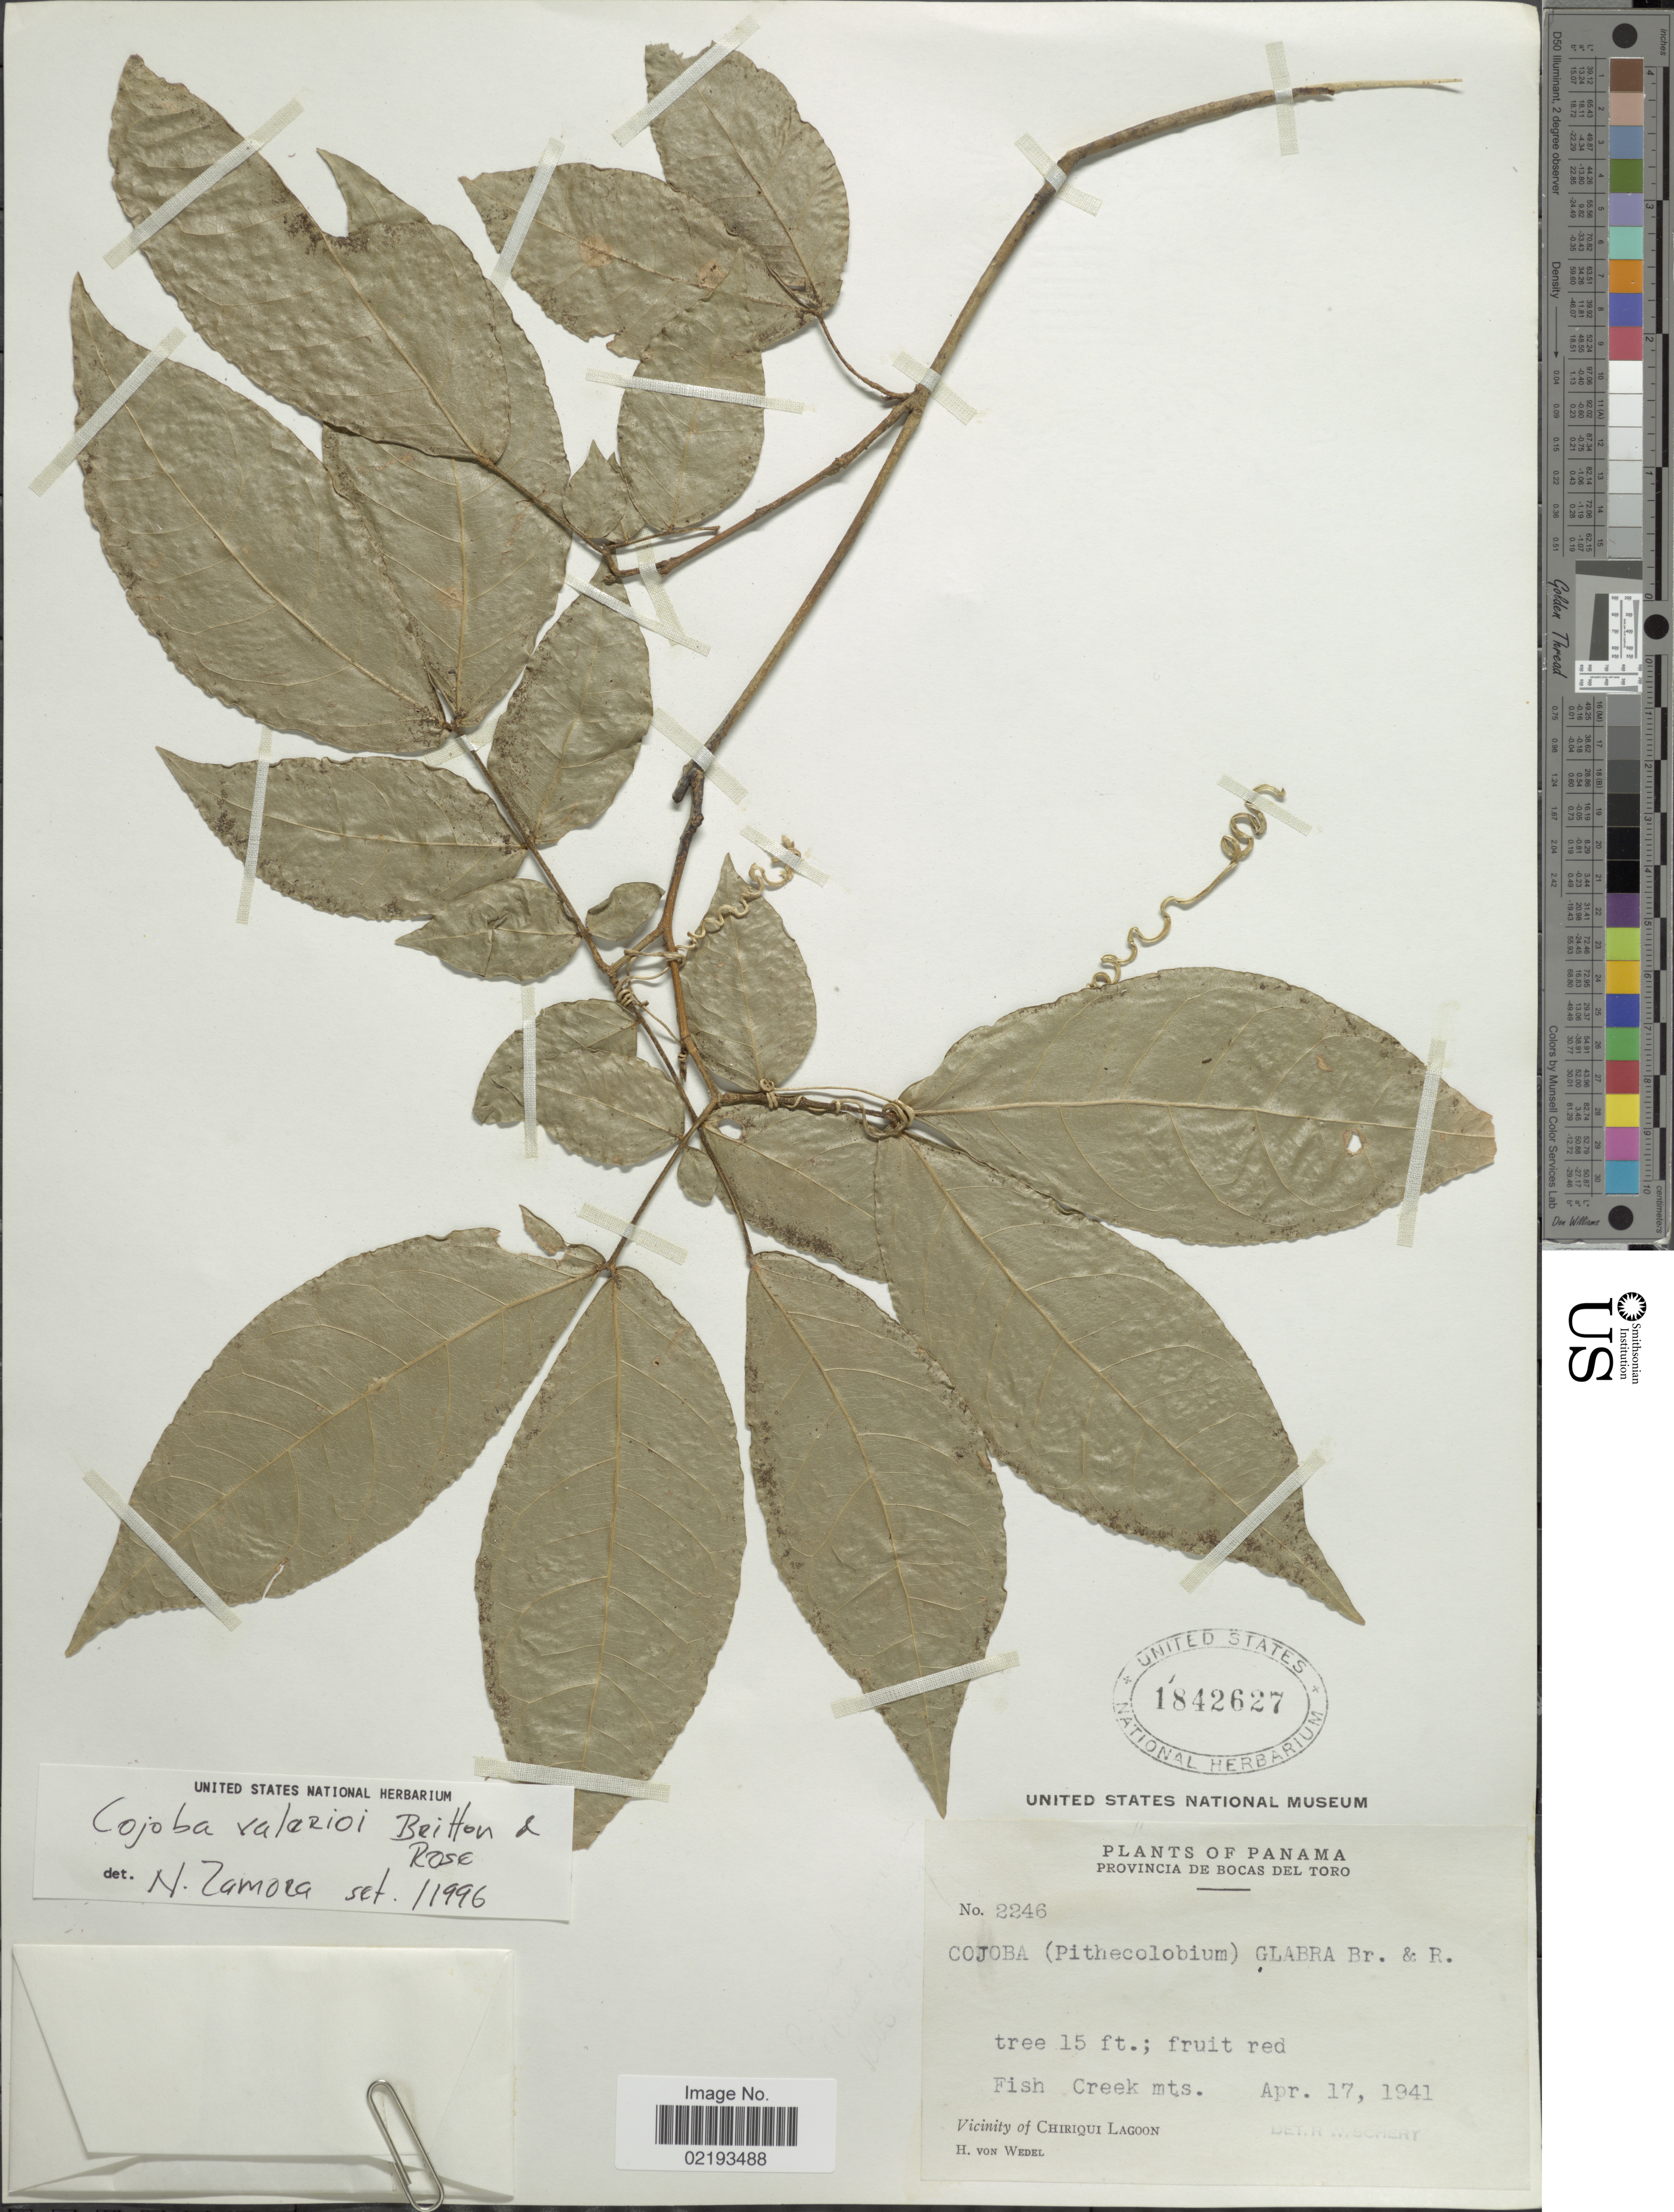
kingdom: Plantae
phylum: Tracheophyta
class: Magnoliopsida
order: Fabales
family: Fabaceae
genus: Cojoba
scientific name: Cojoba catenata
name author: (Donn. Sm.) Britton & Rose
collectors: H. von Wedel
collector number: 2246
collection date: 1941-04-17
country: Panama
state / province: Bocas del Toro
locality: Fish Creek mts. Vicinity of Chiriqui Lagoon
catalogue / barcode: US 1842627